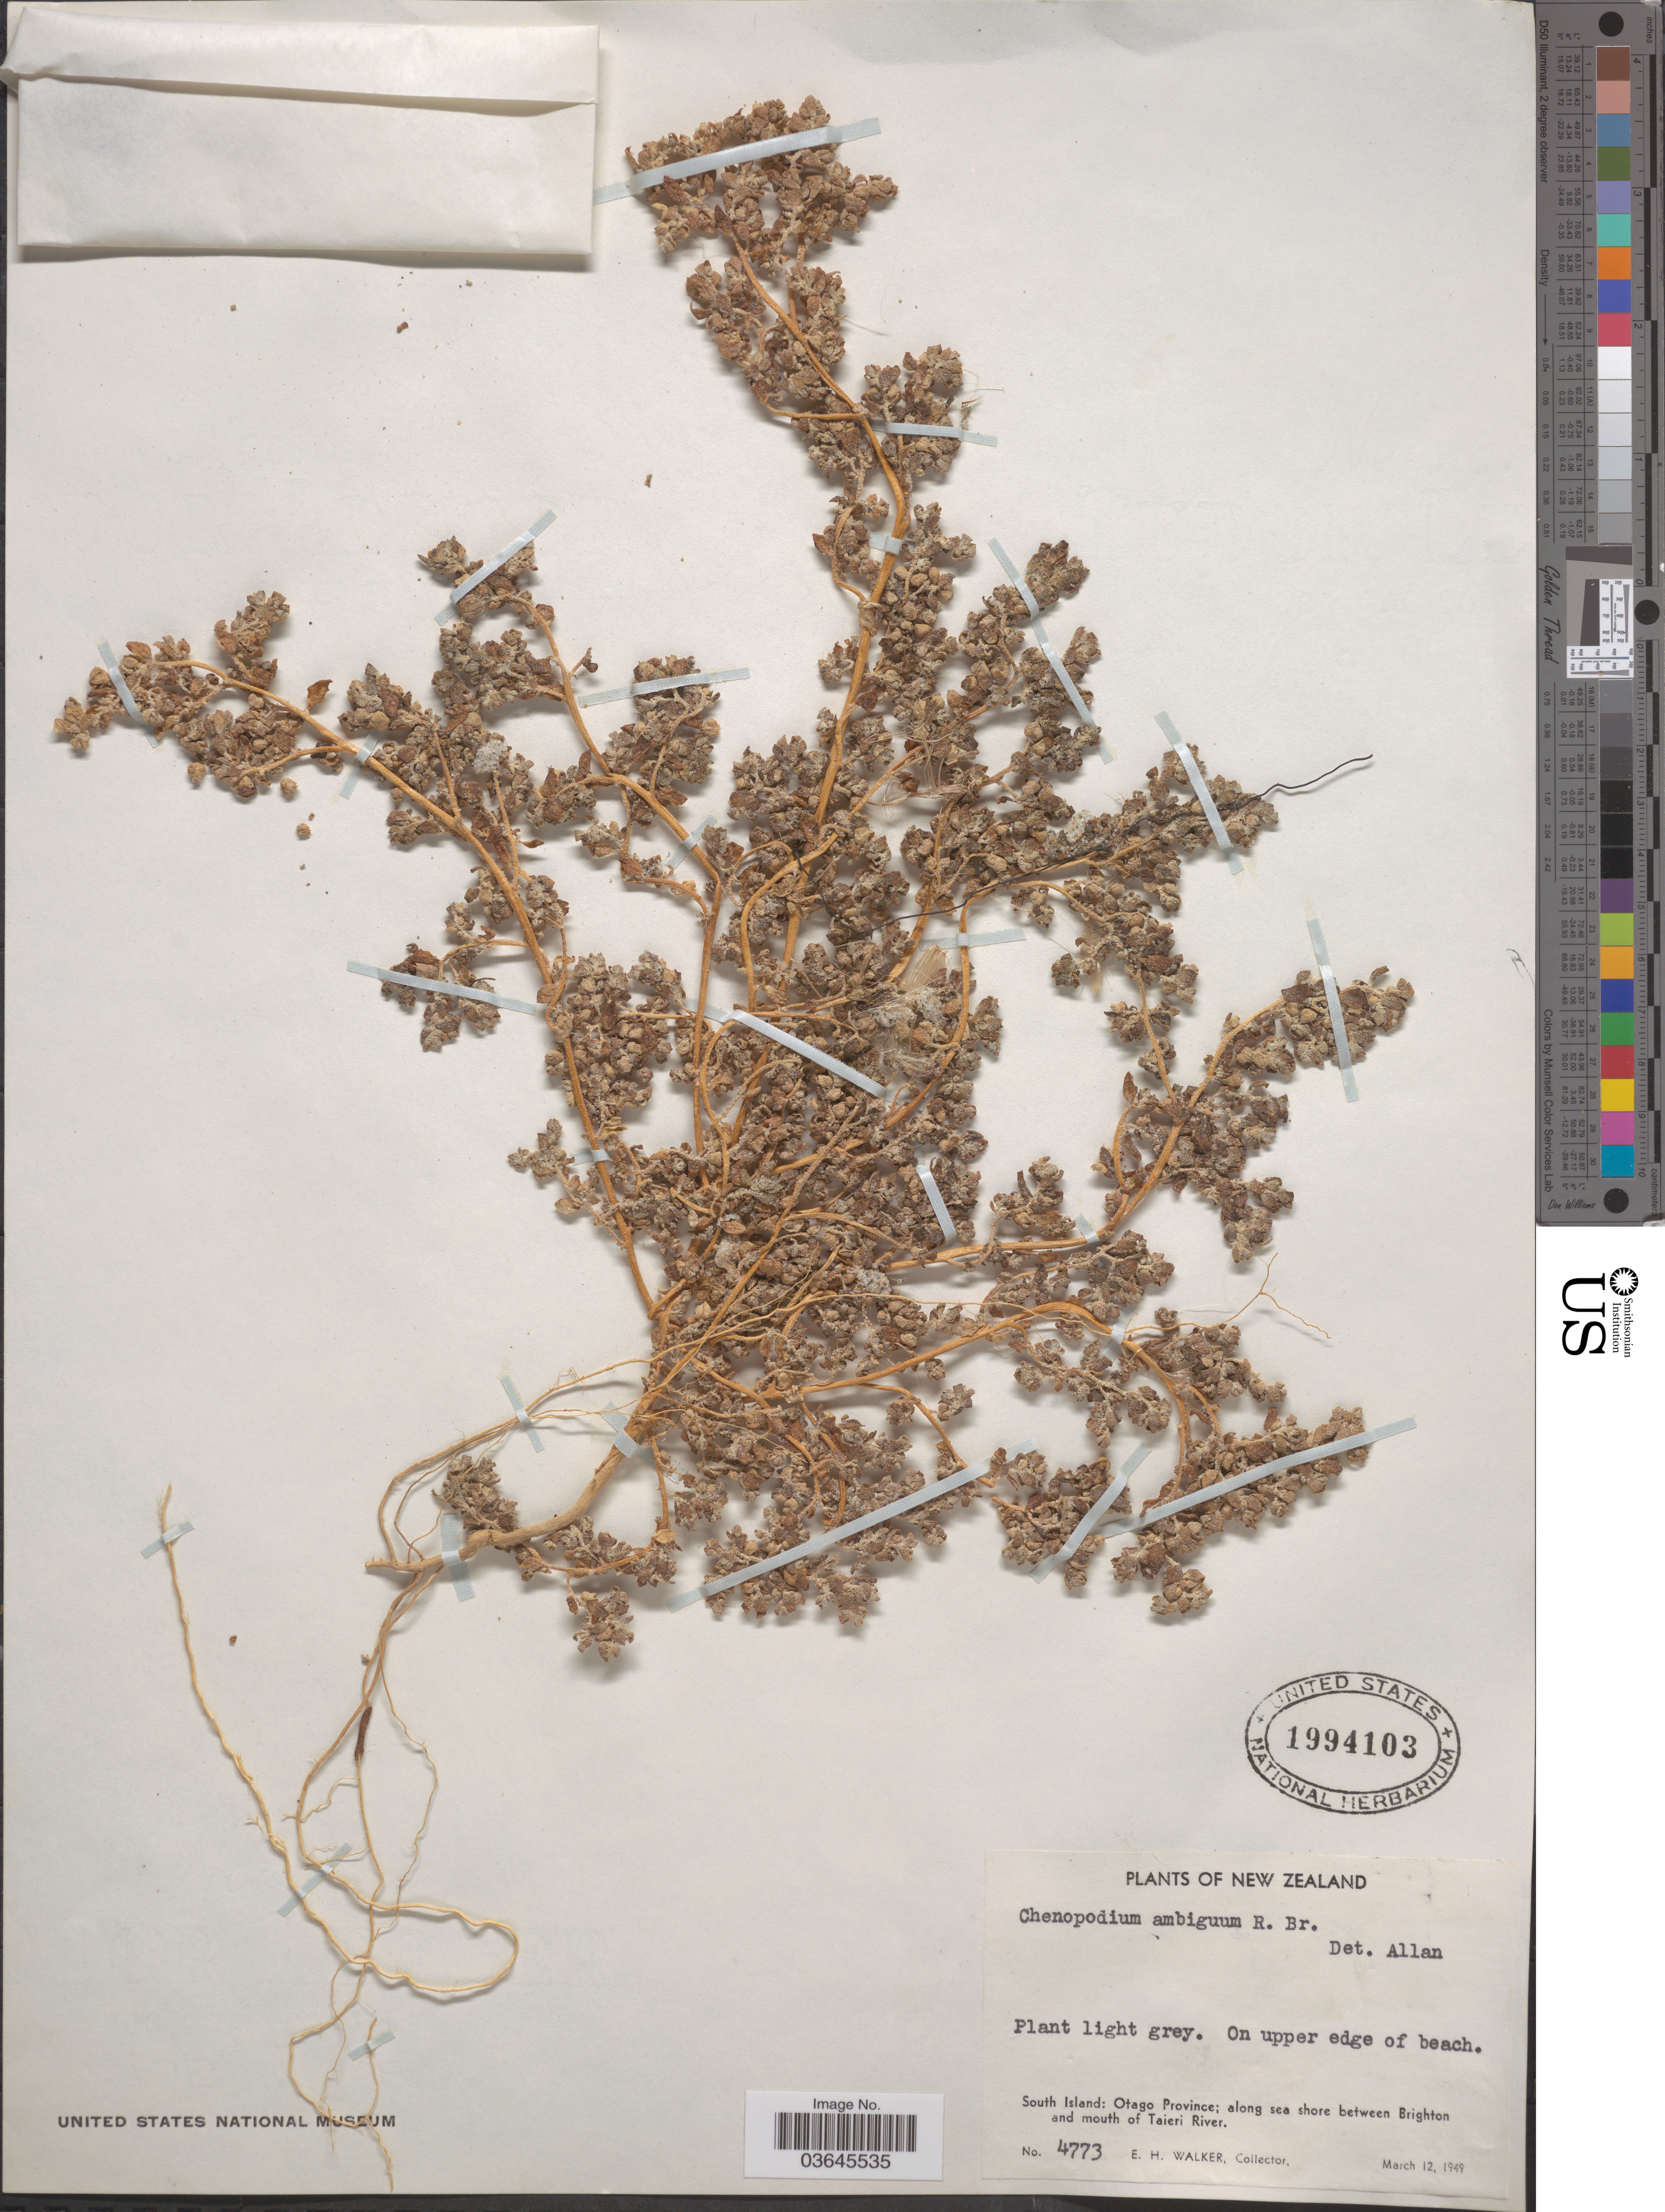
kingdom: Plantae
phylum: Tracheophyta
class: Magnoliopsida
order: Caryophyllales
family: Amaranthaceae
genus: Chenopodium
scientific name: Chenopodium ambiguum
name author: R. Br.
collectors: E. H. Walker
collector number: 4773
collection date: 1949-03-12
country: New Zealand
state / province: Otago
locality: On upper edge of beach. South Island: Otago Province; along sea shore between Brighton and mouth of Taieri River.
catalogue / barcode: US 1994103